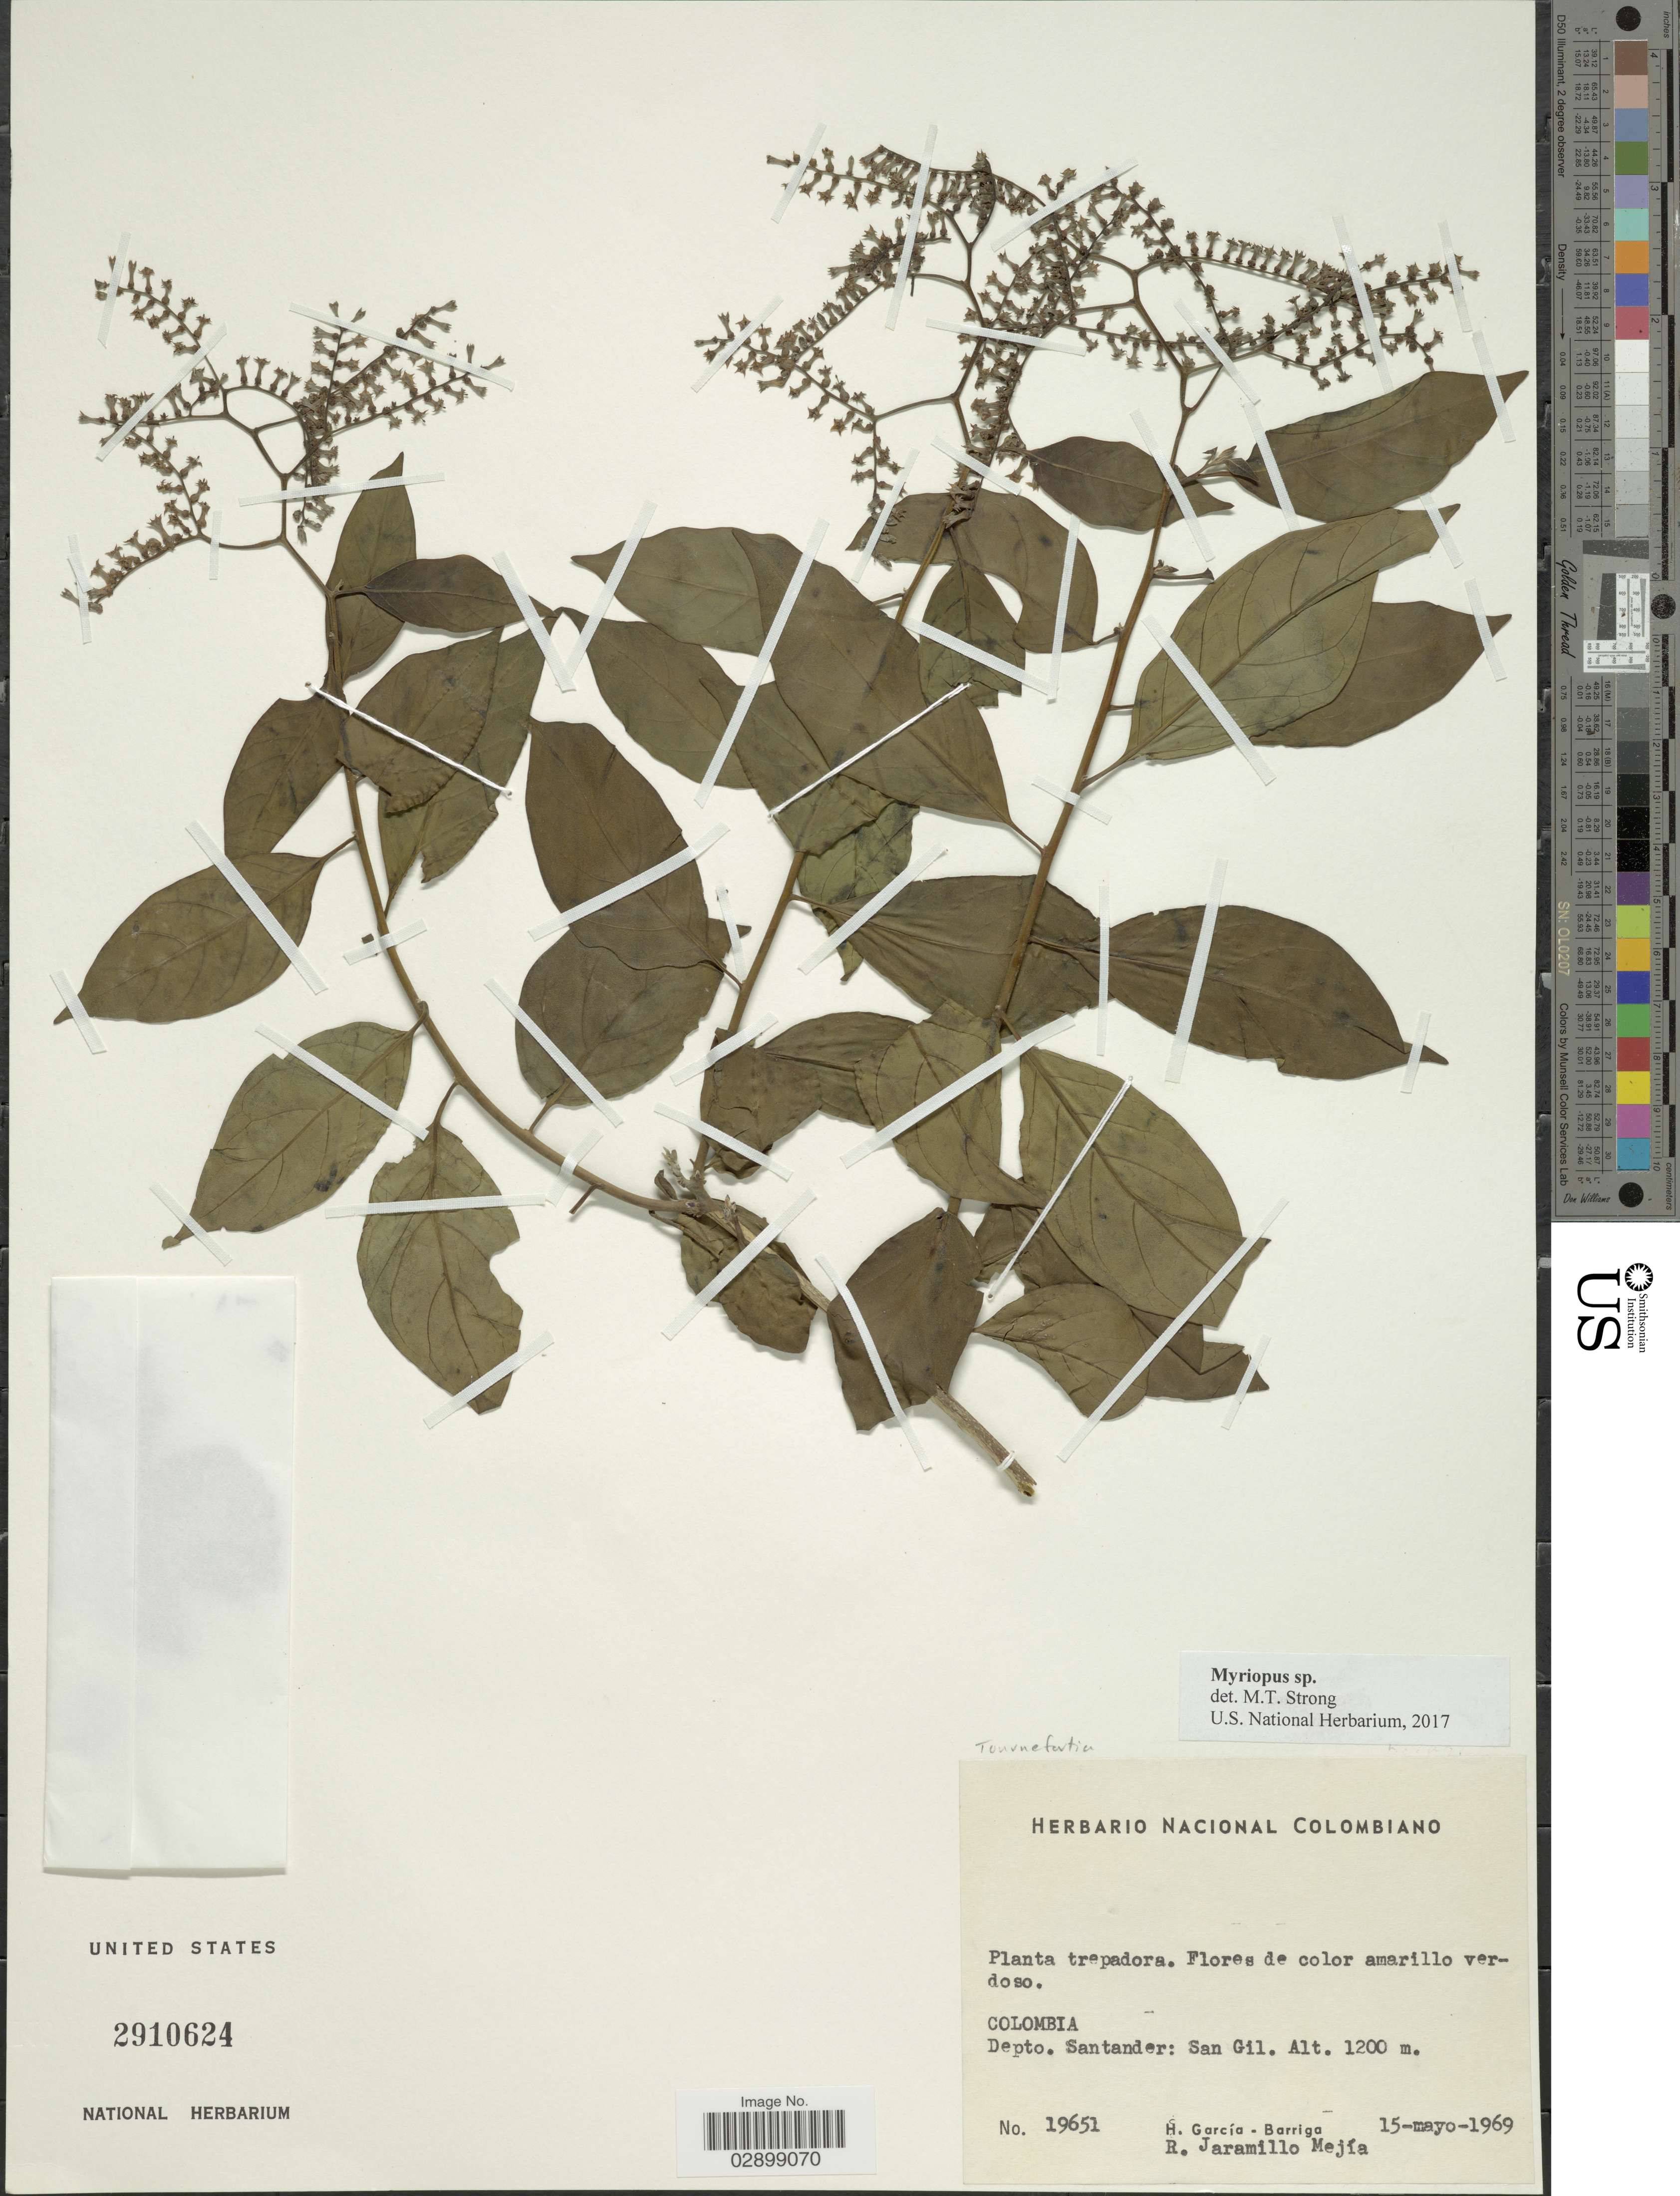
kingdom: Plantae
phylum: Tracheophyta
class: Magnoliopsida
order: Boraginales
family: Heliotropiaceae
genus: Myriopus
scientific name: Myriopus sp.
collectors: H. García Barriga & R. Jaramillo M.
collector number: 19651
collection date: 1969-05-15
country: Colombia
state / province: Santander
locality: Depto. Santander: San Gil.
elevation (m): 1200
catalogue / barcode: US 3910624